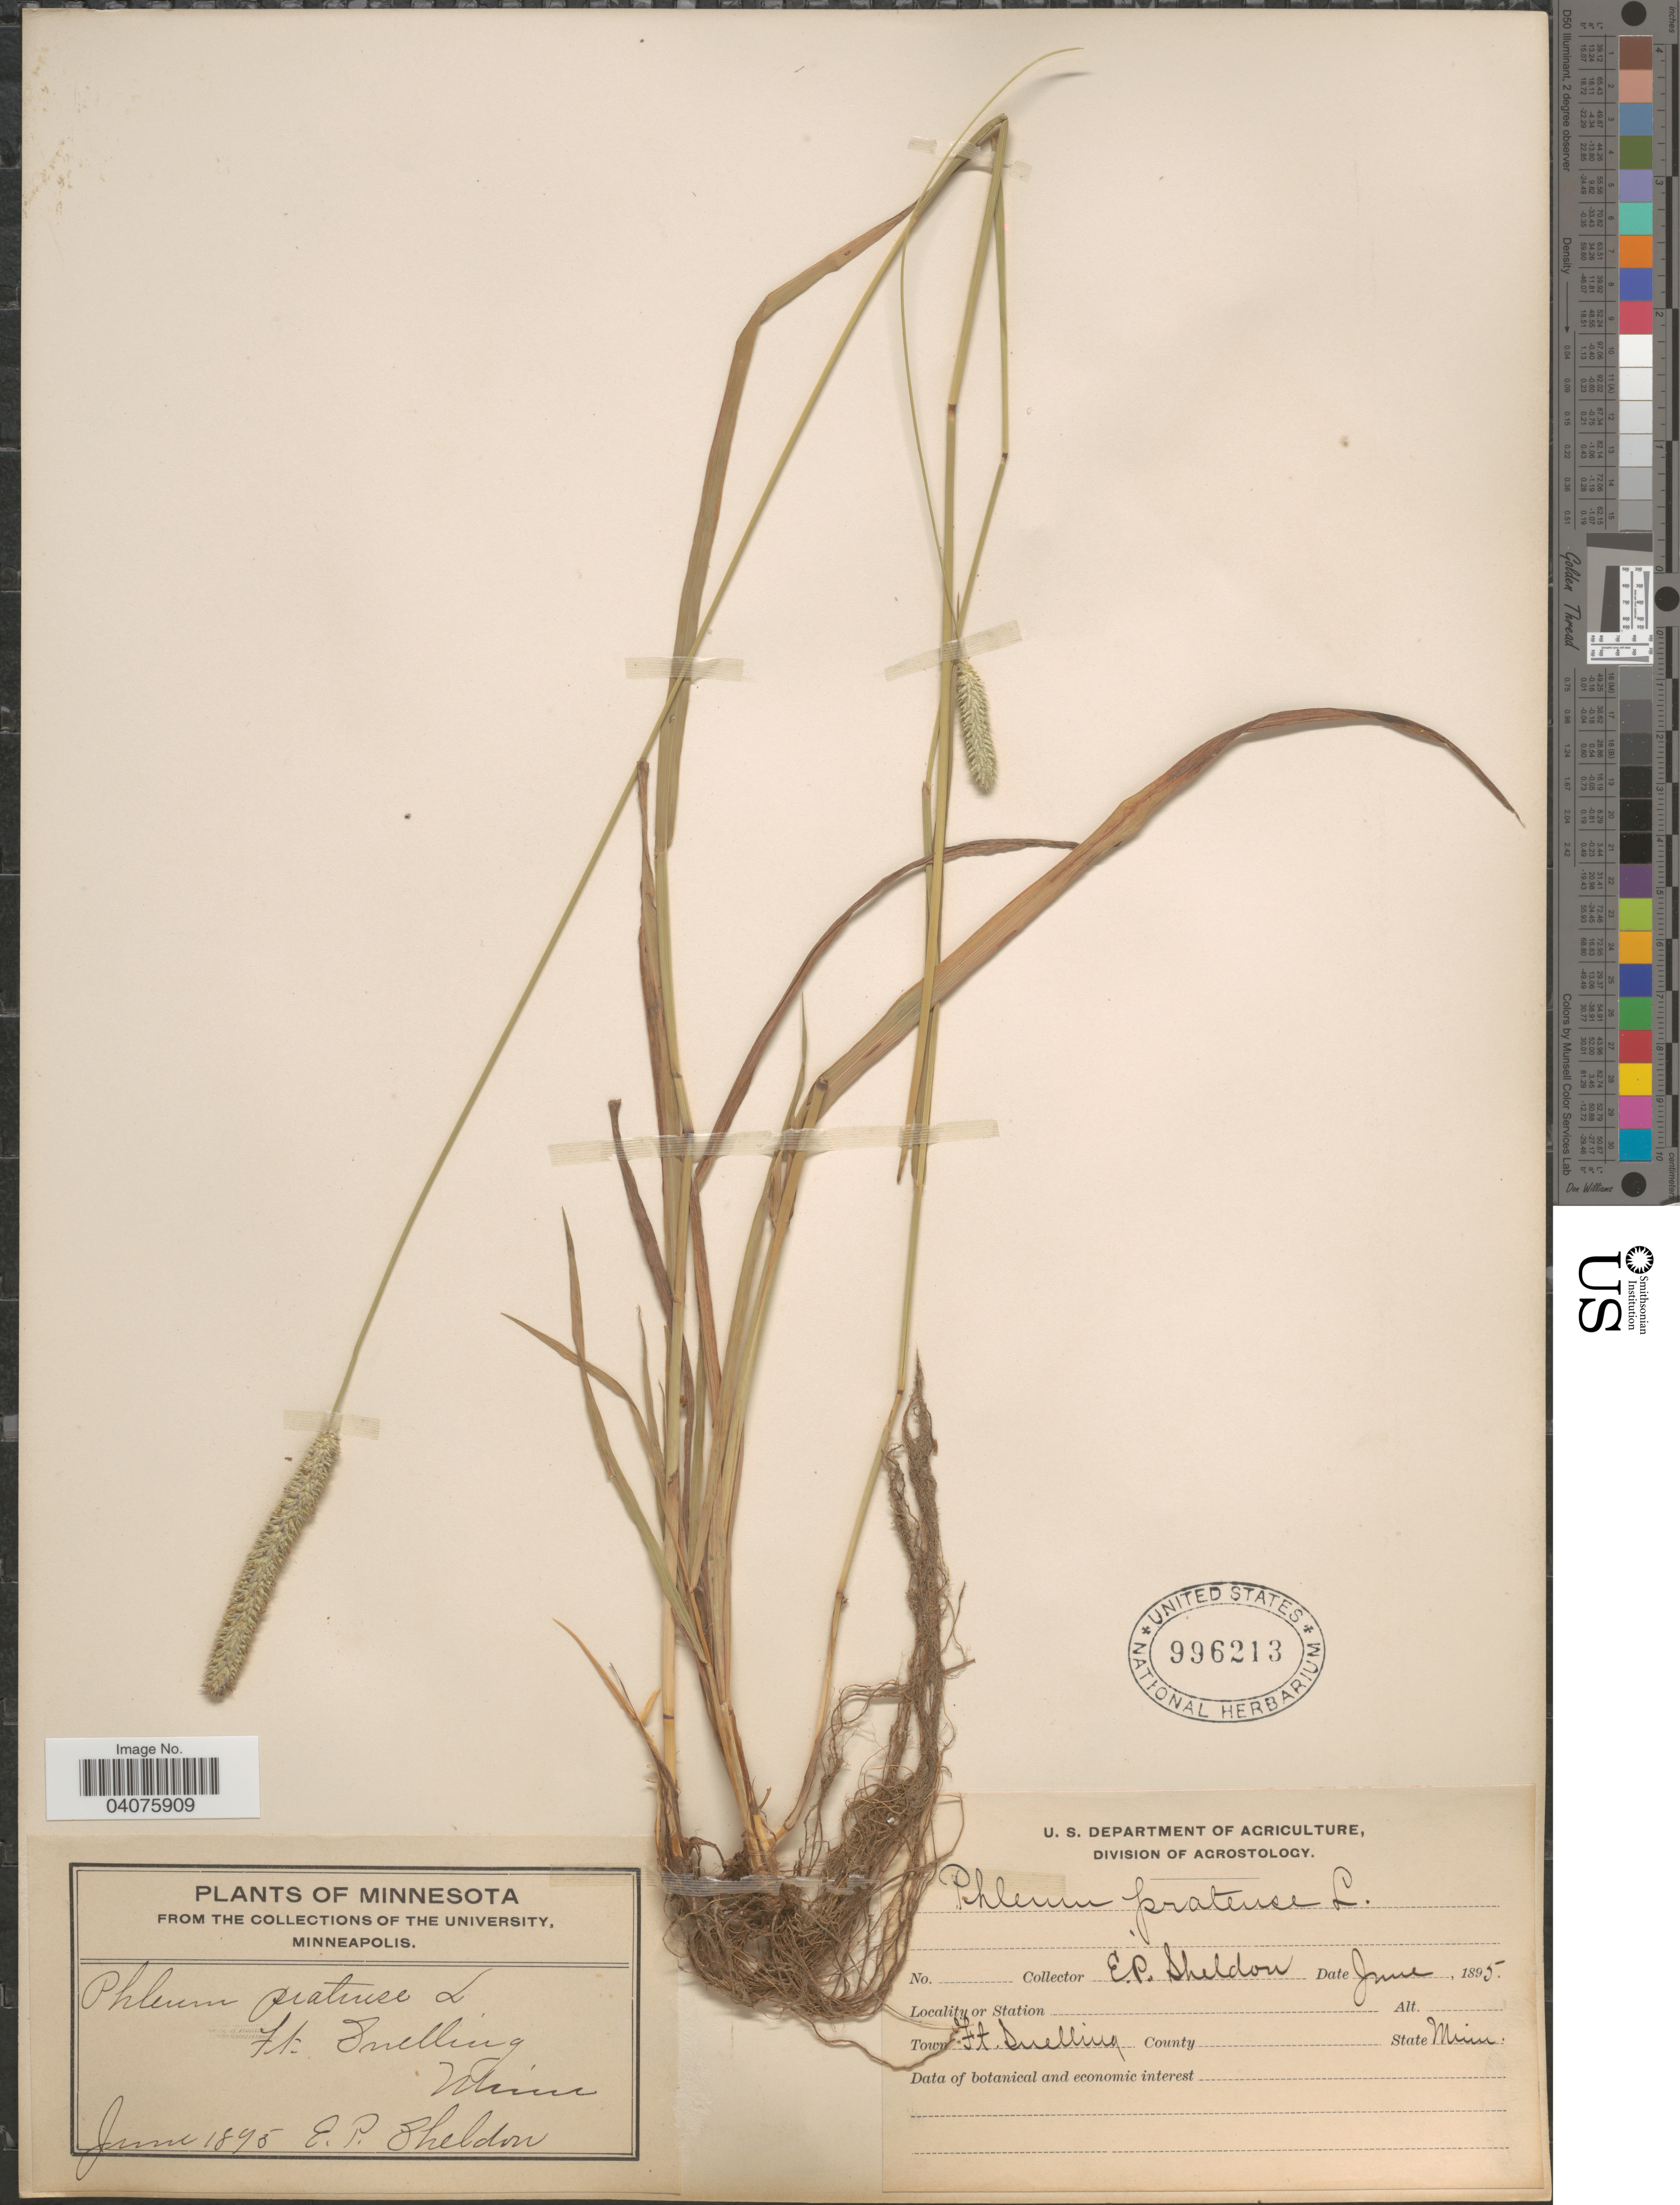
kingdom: Plantae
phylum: Tracheophyta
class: Liliopsida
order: Poales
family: Poaceae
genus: Phleum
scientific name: Phleum pratense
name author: L.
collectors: E. P. Sheldon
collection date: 1895-06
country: United States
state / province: Minnesota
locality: Town Ft. Snelling.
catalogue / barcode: US 996213